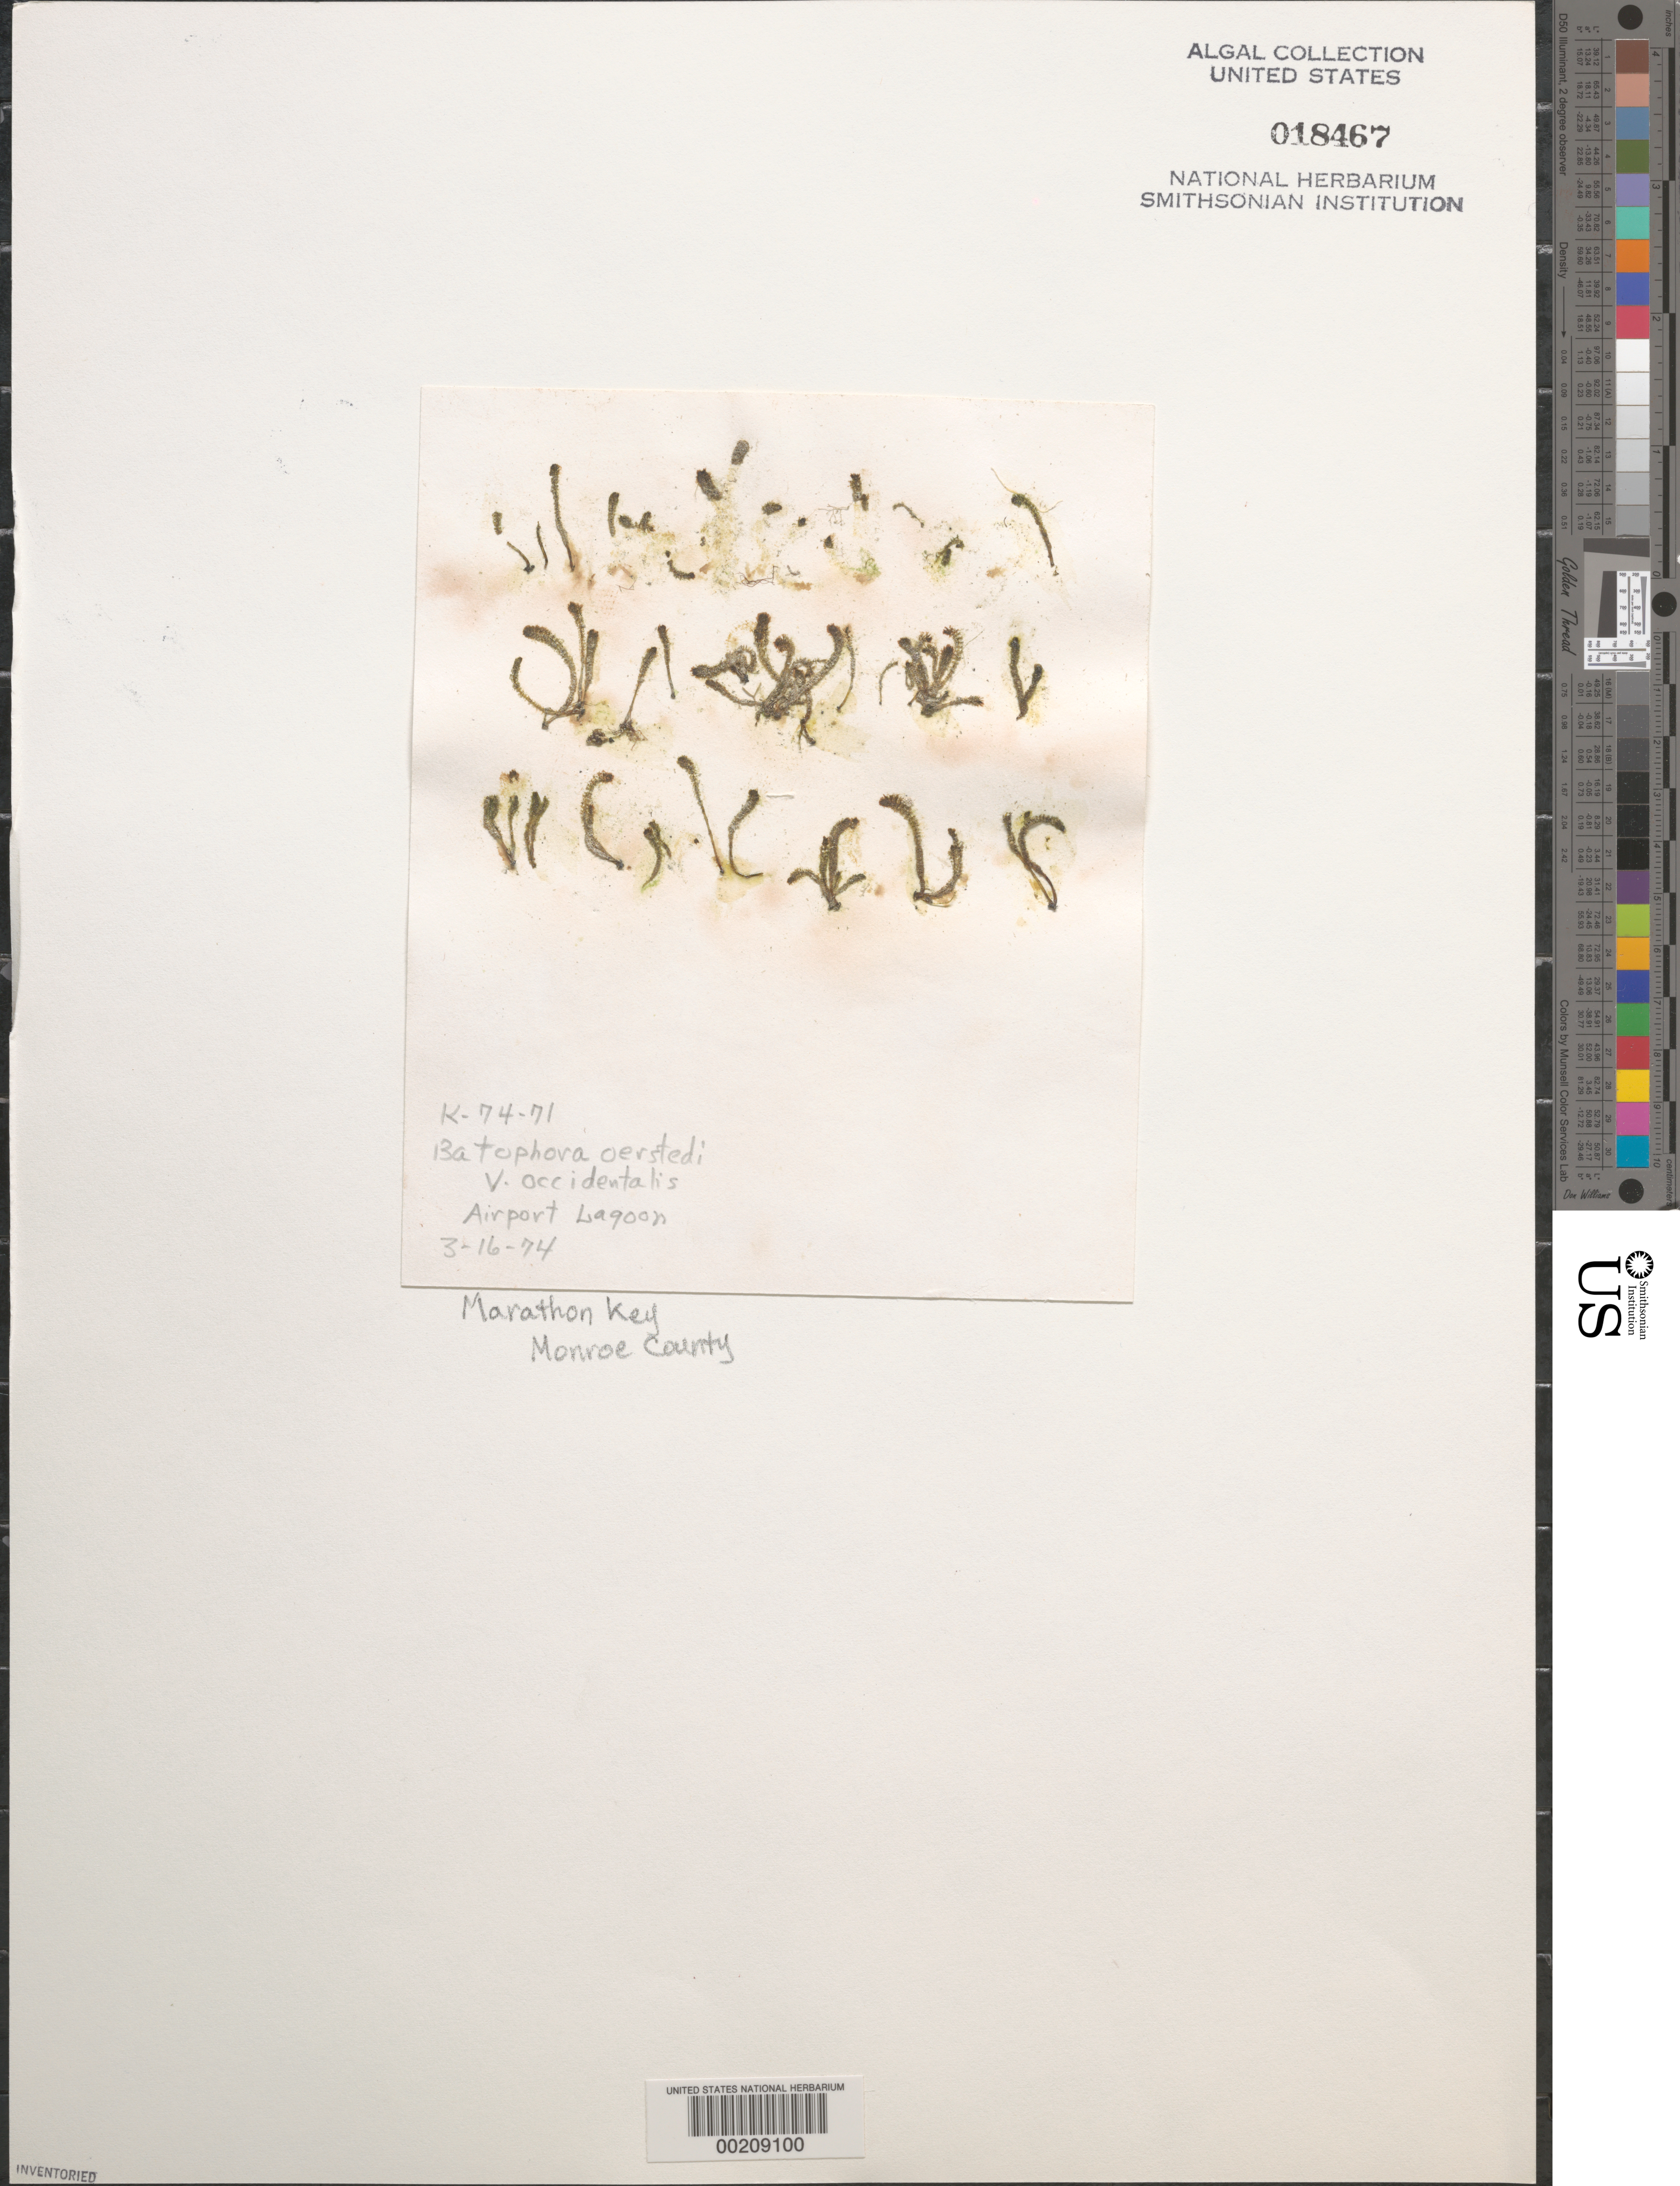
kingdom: Plantae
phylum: Chlorophyta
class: Ulvophyceae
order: Dasycladales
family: Dasycladaceae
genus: Batophora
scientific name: Batophora oerstedii var. occidentalis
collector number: K-74-71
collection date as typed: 16 Mar 1974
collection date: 1974-03-16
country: United States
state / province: Florida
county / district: Monroe County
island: Key Vaca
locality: Marathon, airport lagoon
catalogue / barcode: US 18467